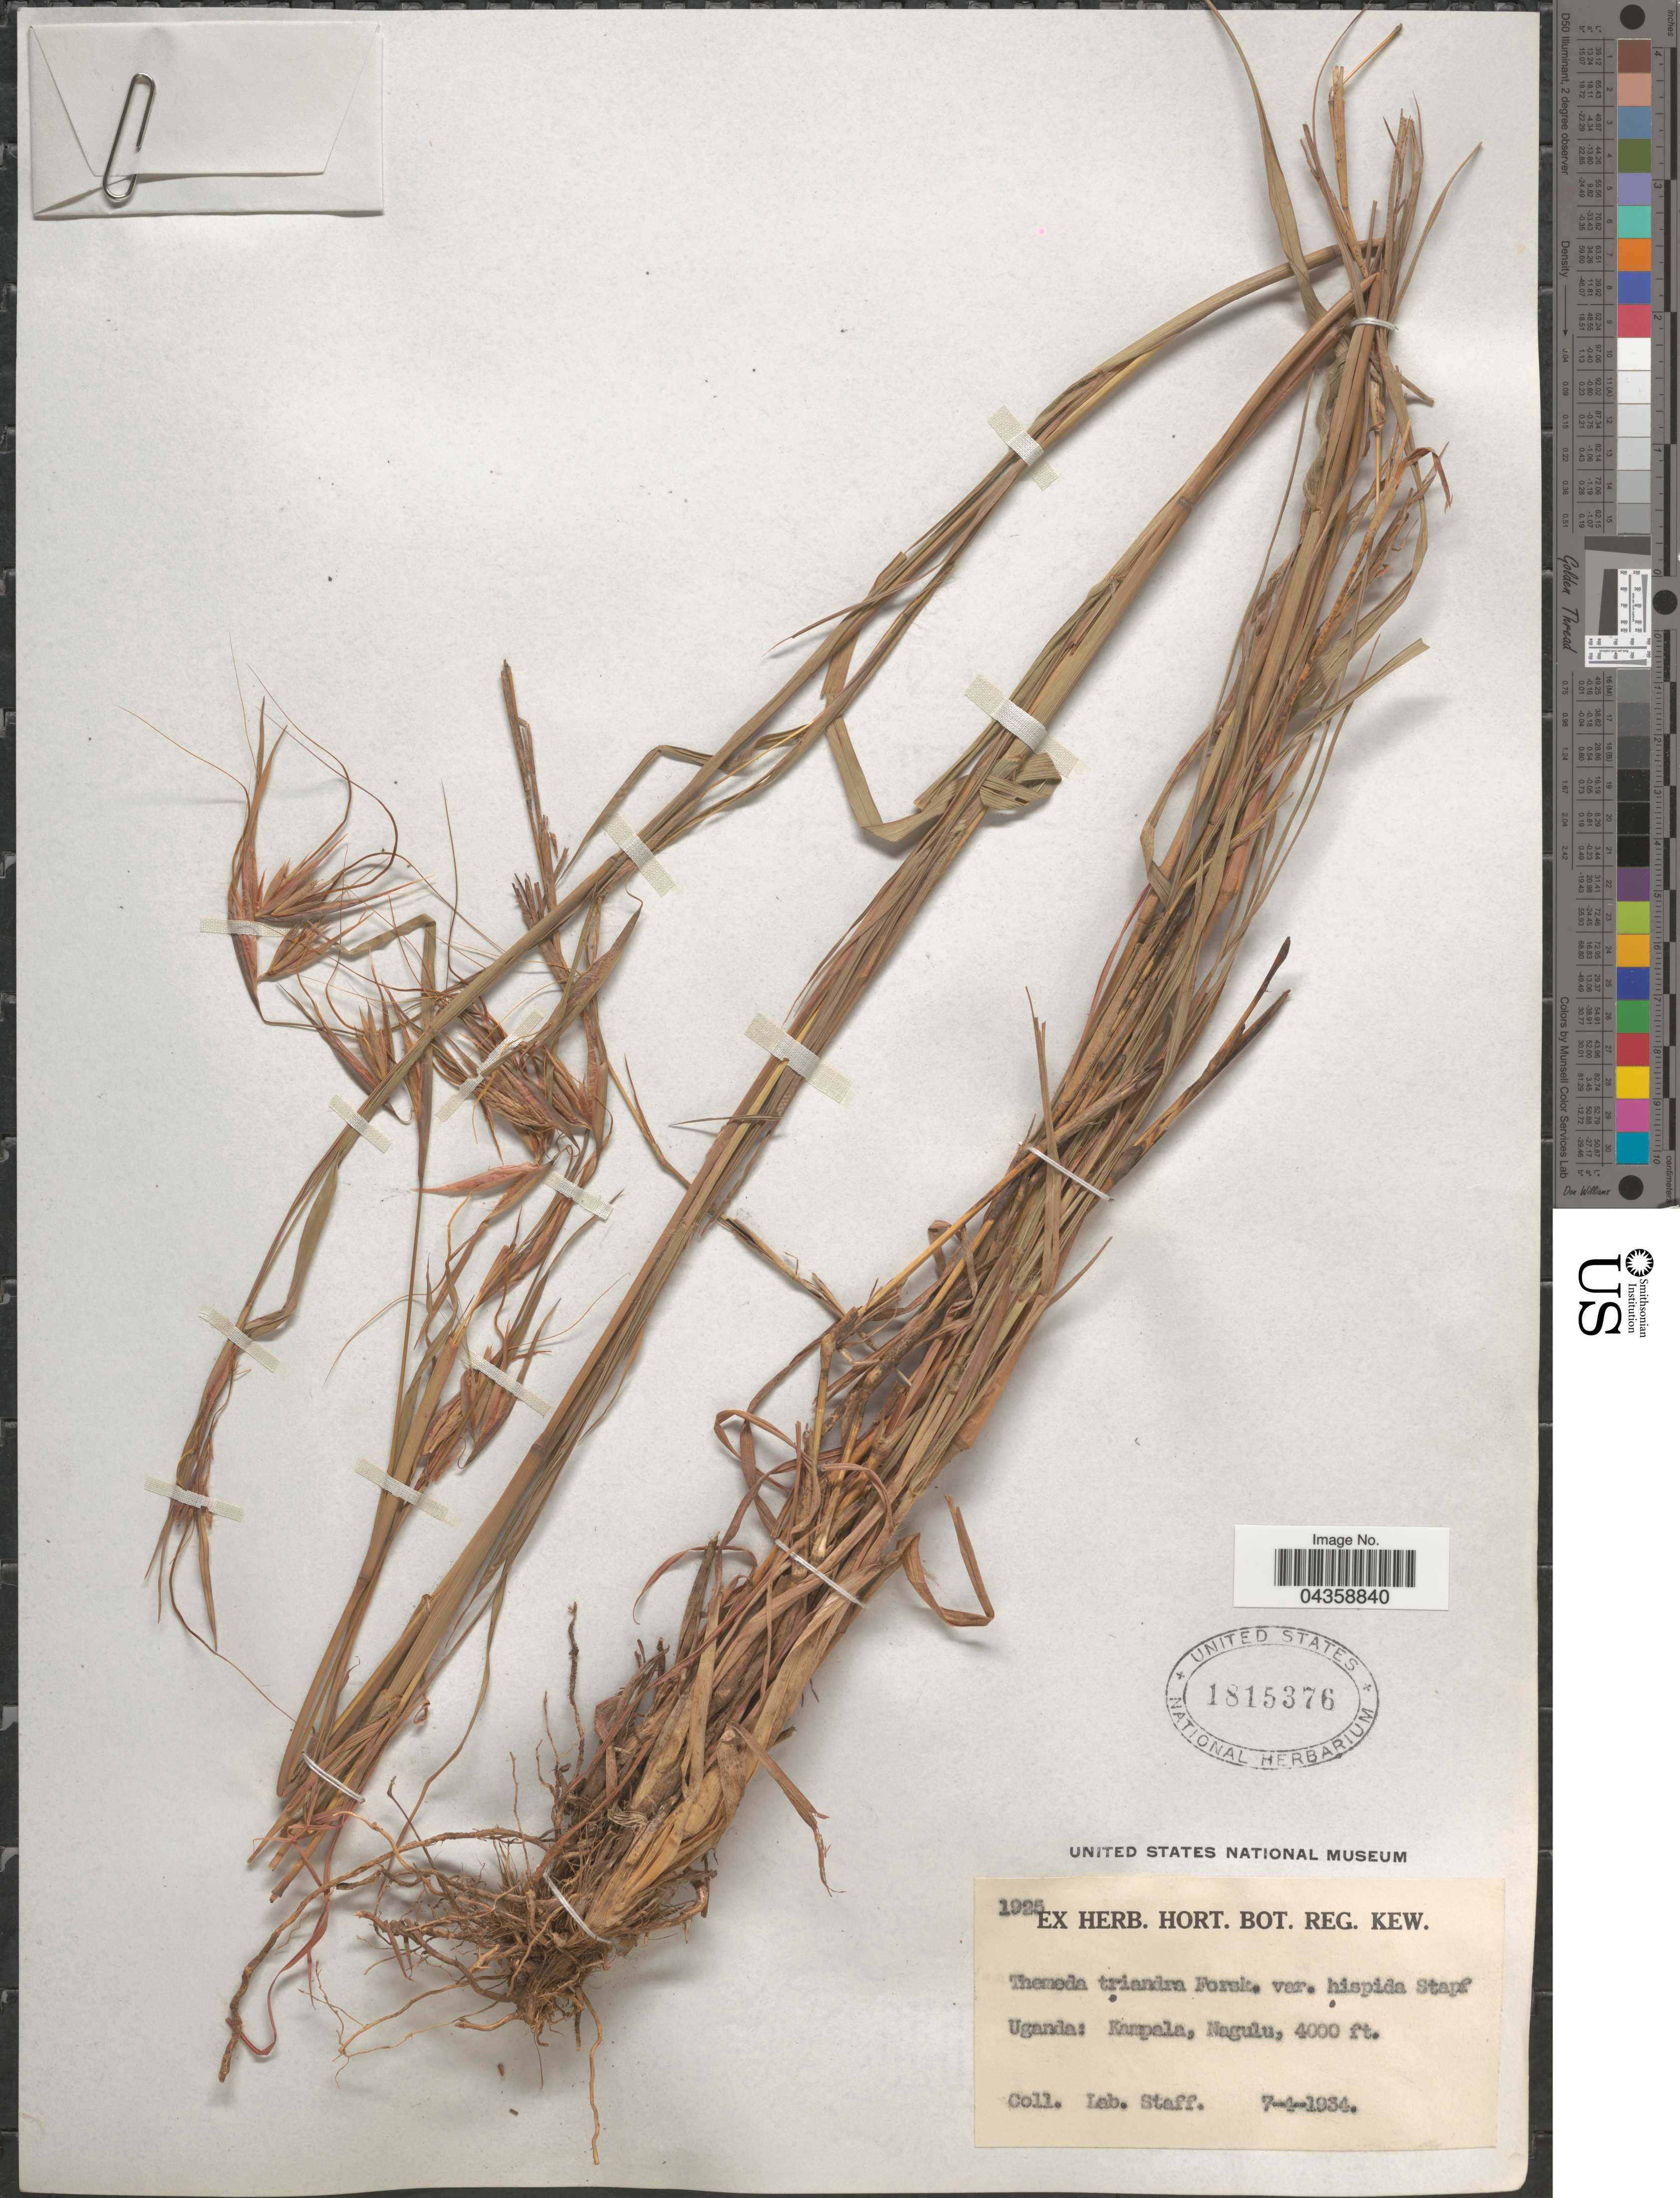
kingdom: Plantae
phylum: Tracheophyta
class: Liliopsida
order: Poales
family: Poaceae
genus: Themeda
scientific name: Themeda triandra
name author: Forssk.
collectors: Lab. Staff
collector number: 1925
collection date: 1934-04-07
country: Uganda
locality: Kampala, Nagulu.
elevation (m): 1219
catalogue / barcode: US 1815376